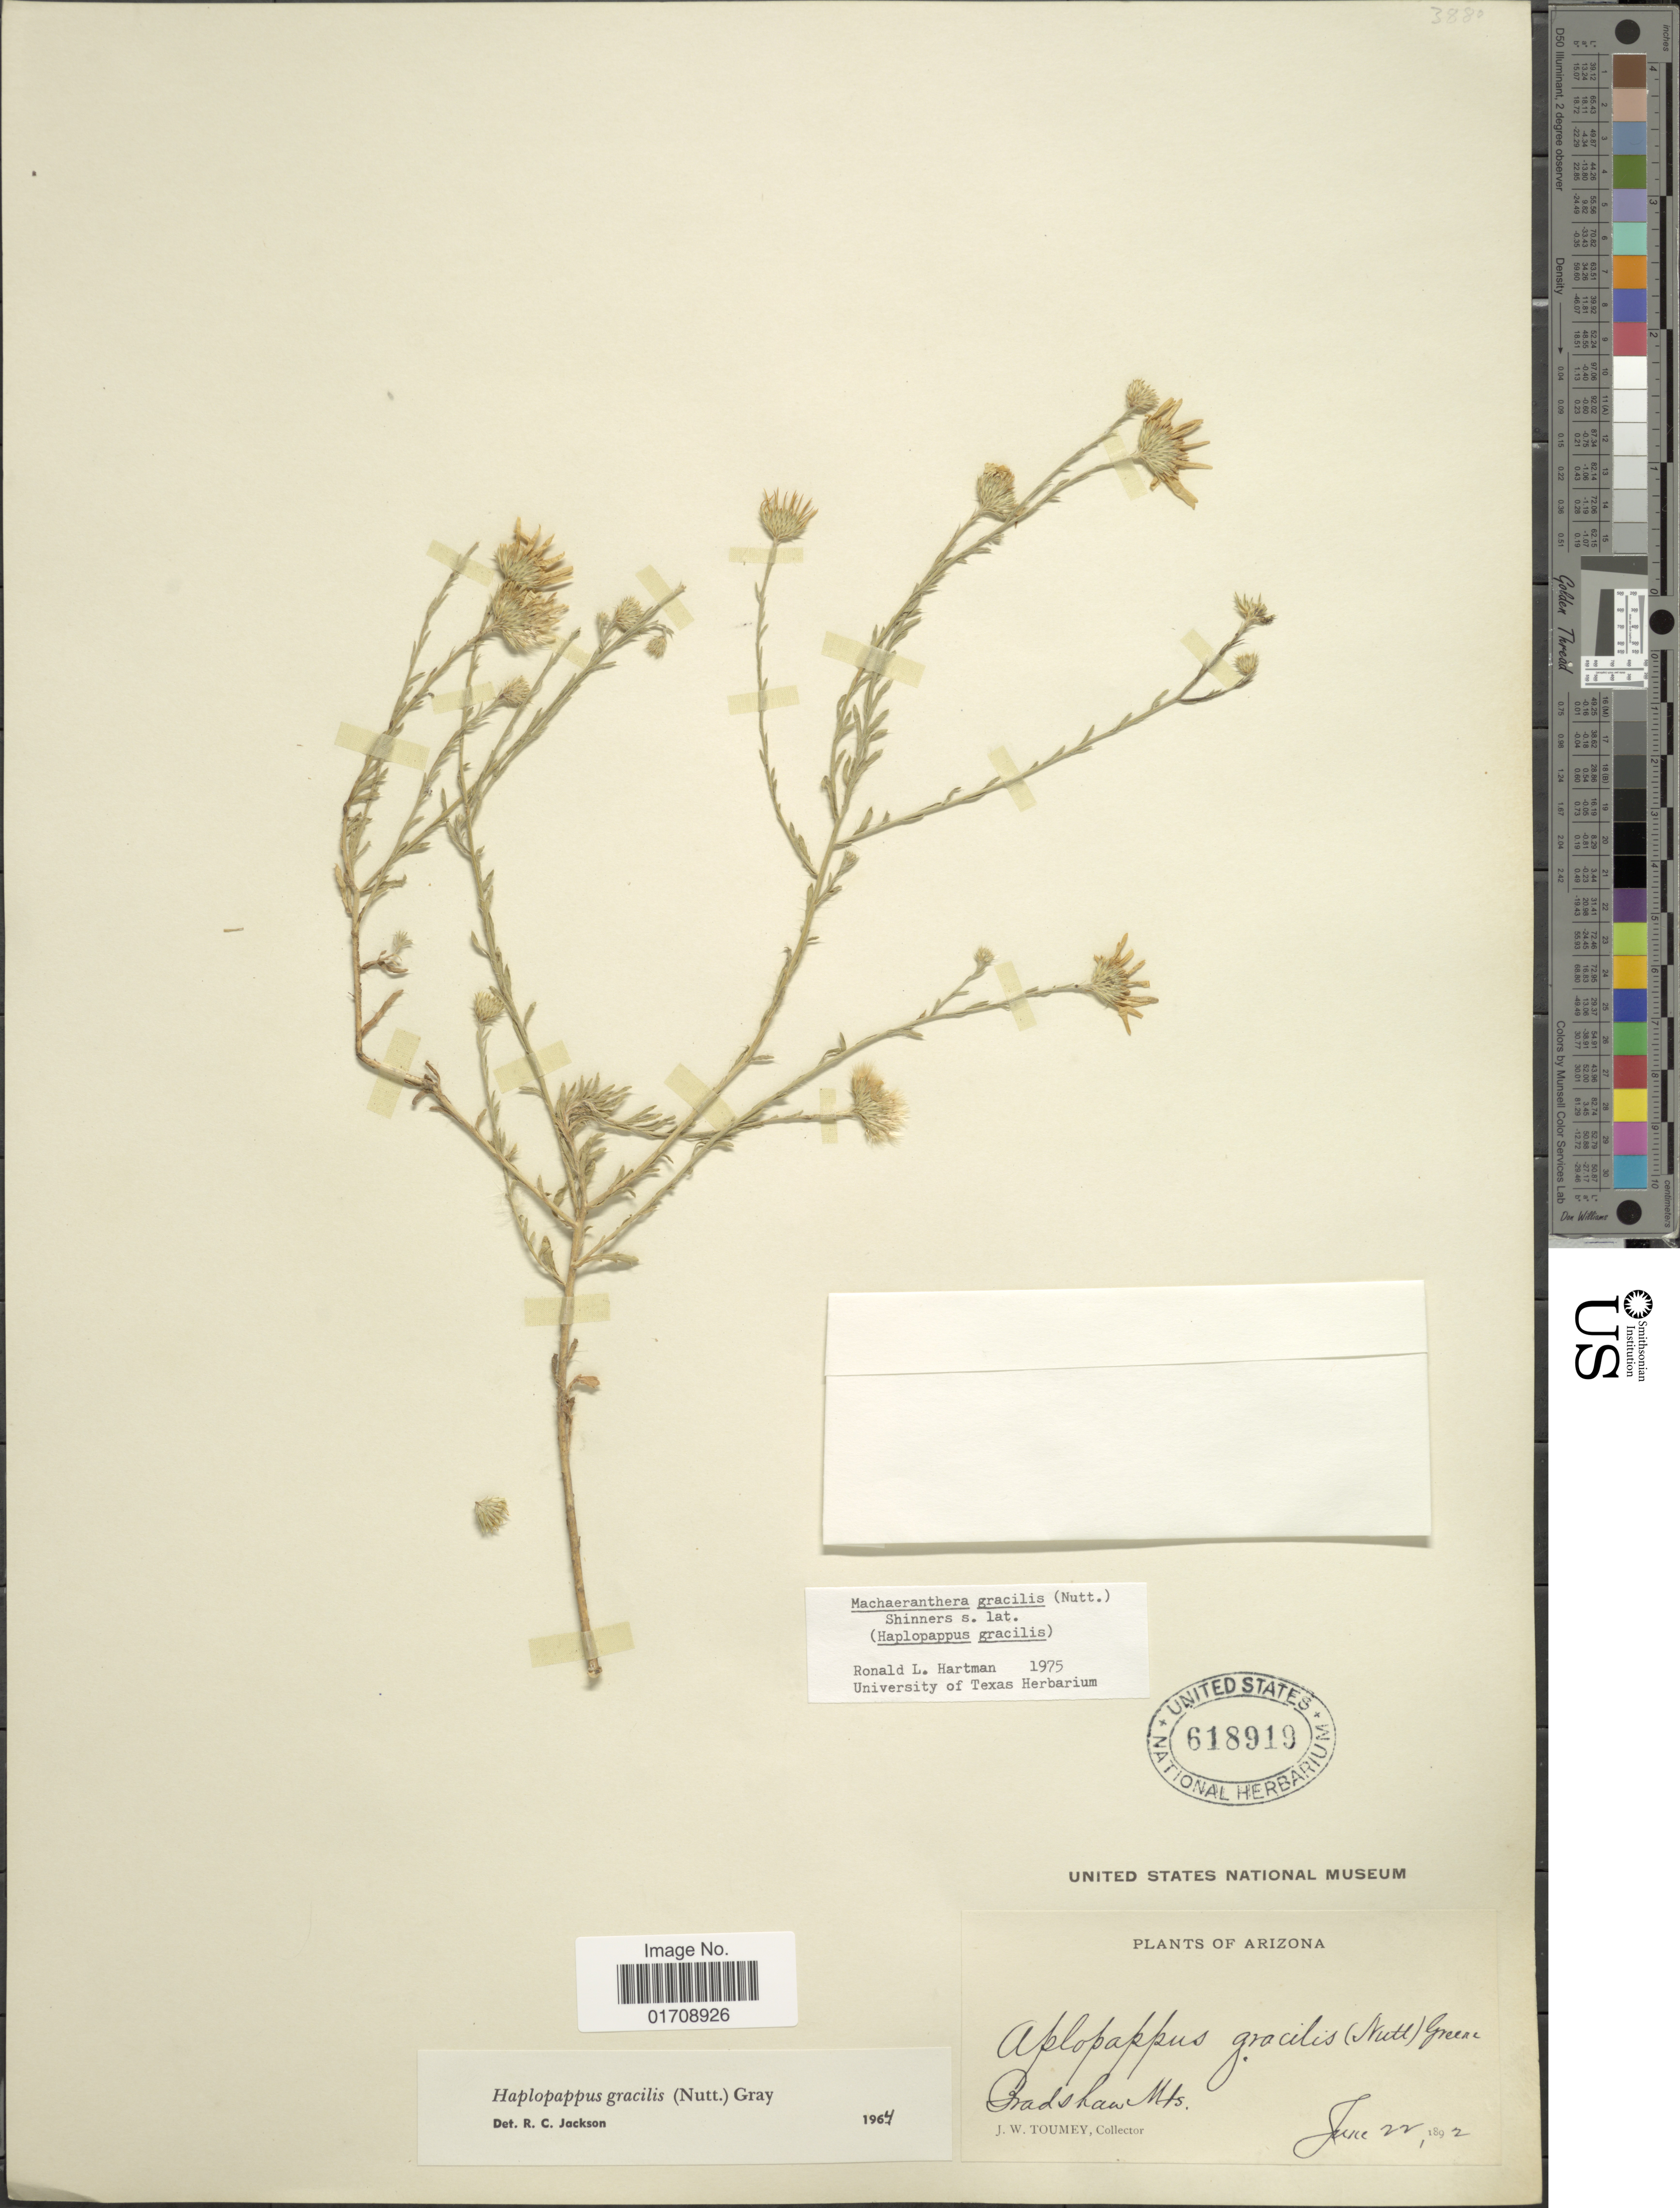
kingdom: Plantae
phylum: Tracheophyta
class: Magnoliopsida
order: Asterales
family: Asteraceae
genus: Machaeranthera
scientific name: Machaeranthera gracilis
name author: (Nutt.) Shinners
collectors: J. W. Toumey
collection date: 1892-06-22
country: United States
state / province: Arizona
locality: Bradshaw Mts.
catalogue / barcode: US 618919